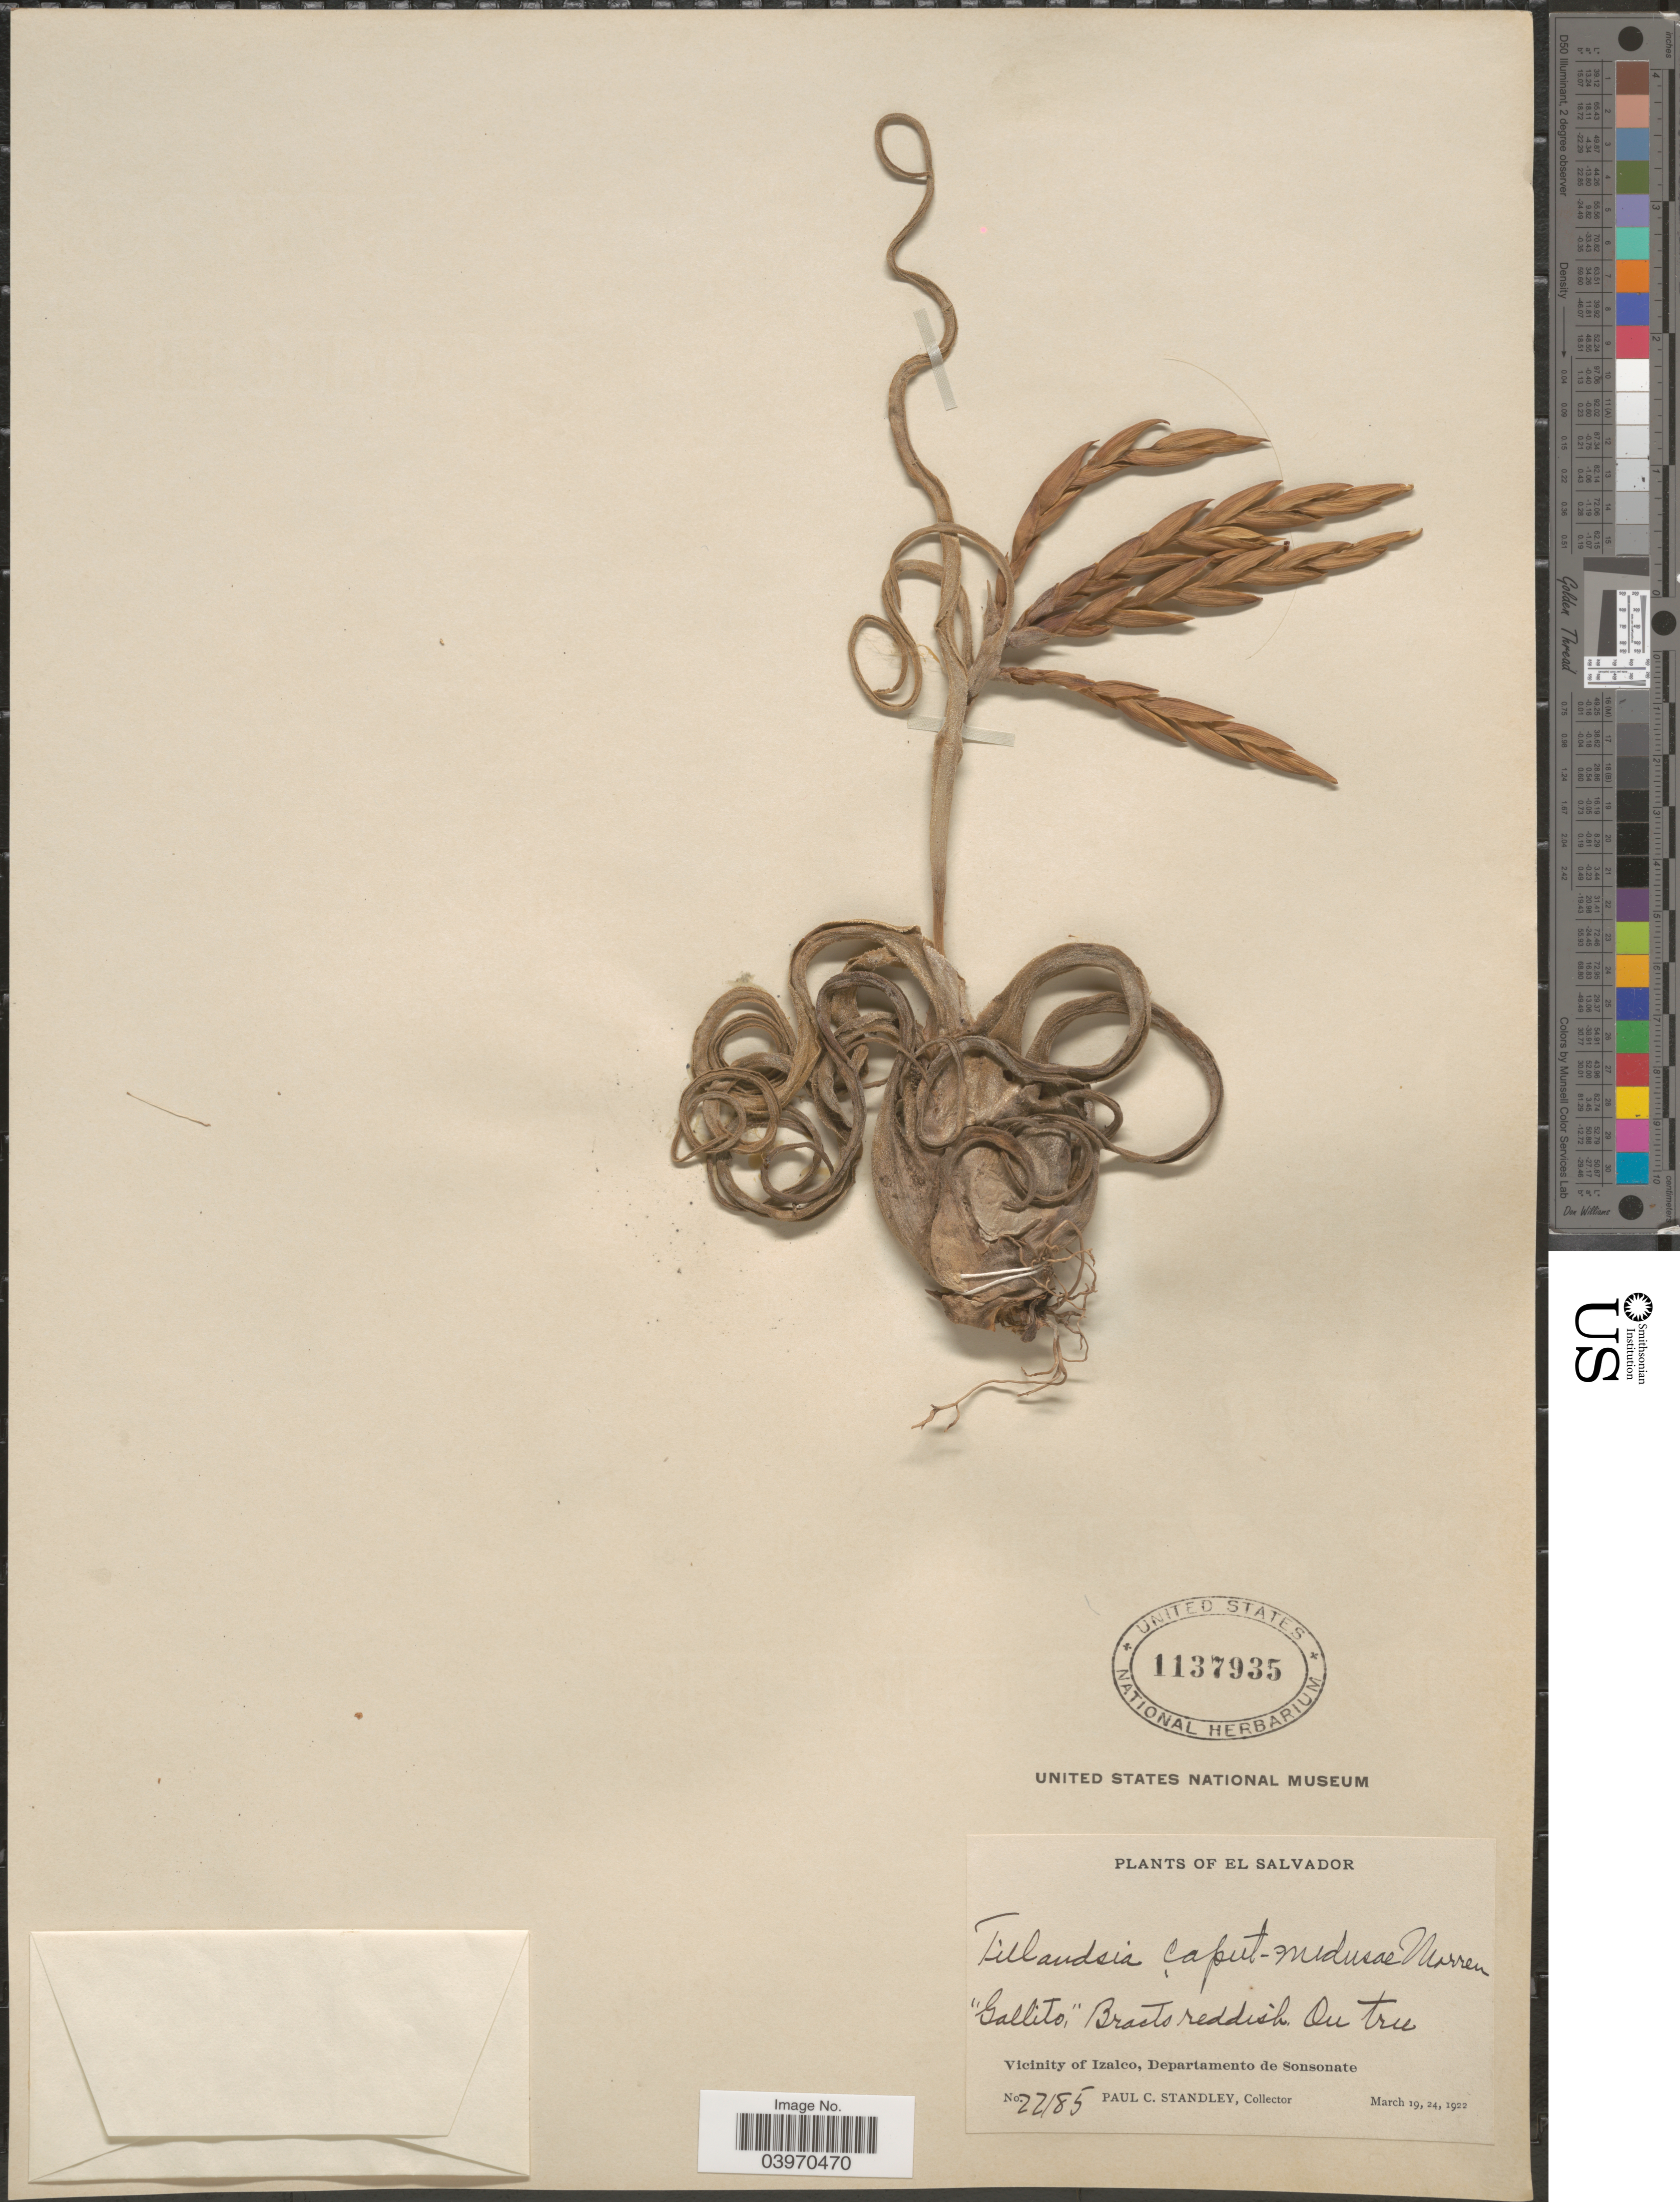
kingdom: Plantae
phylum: Tracheophyta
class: Liliopsida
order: Poales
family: Bromeliaceae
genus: Tillandsia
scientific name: Tillandsia caput-medusae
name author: É. Morren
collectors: P. C. Standley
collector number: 22185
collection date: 1922-03-19/1922-03-24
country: El Salvador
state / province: Sonsonate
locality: Vicinity of Izalco, Departamento de Sonsonate.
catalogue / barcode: US 1137935